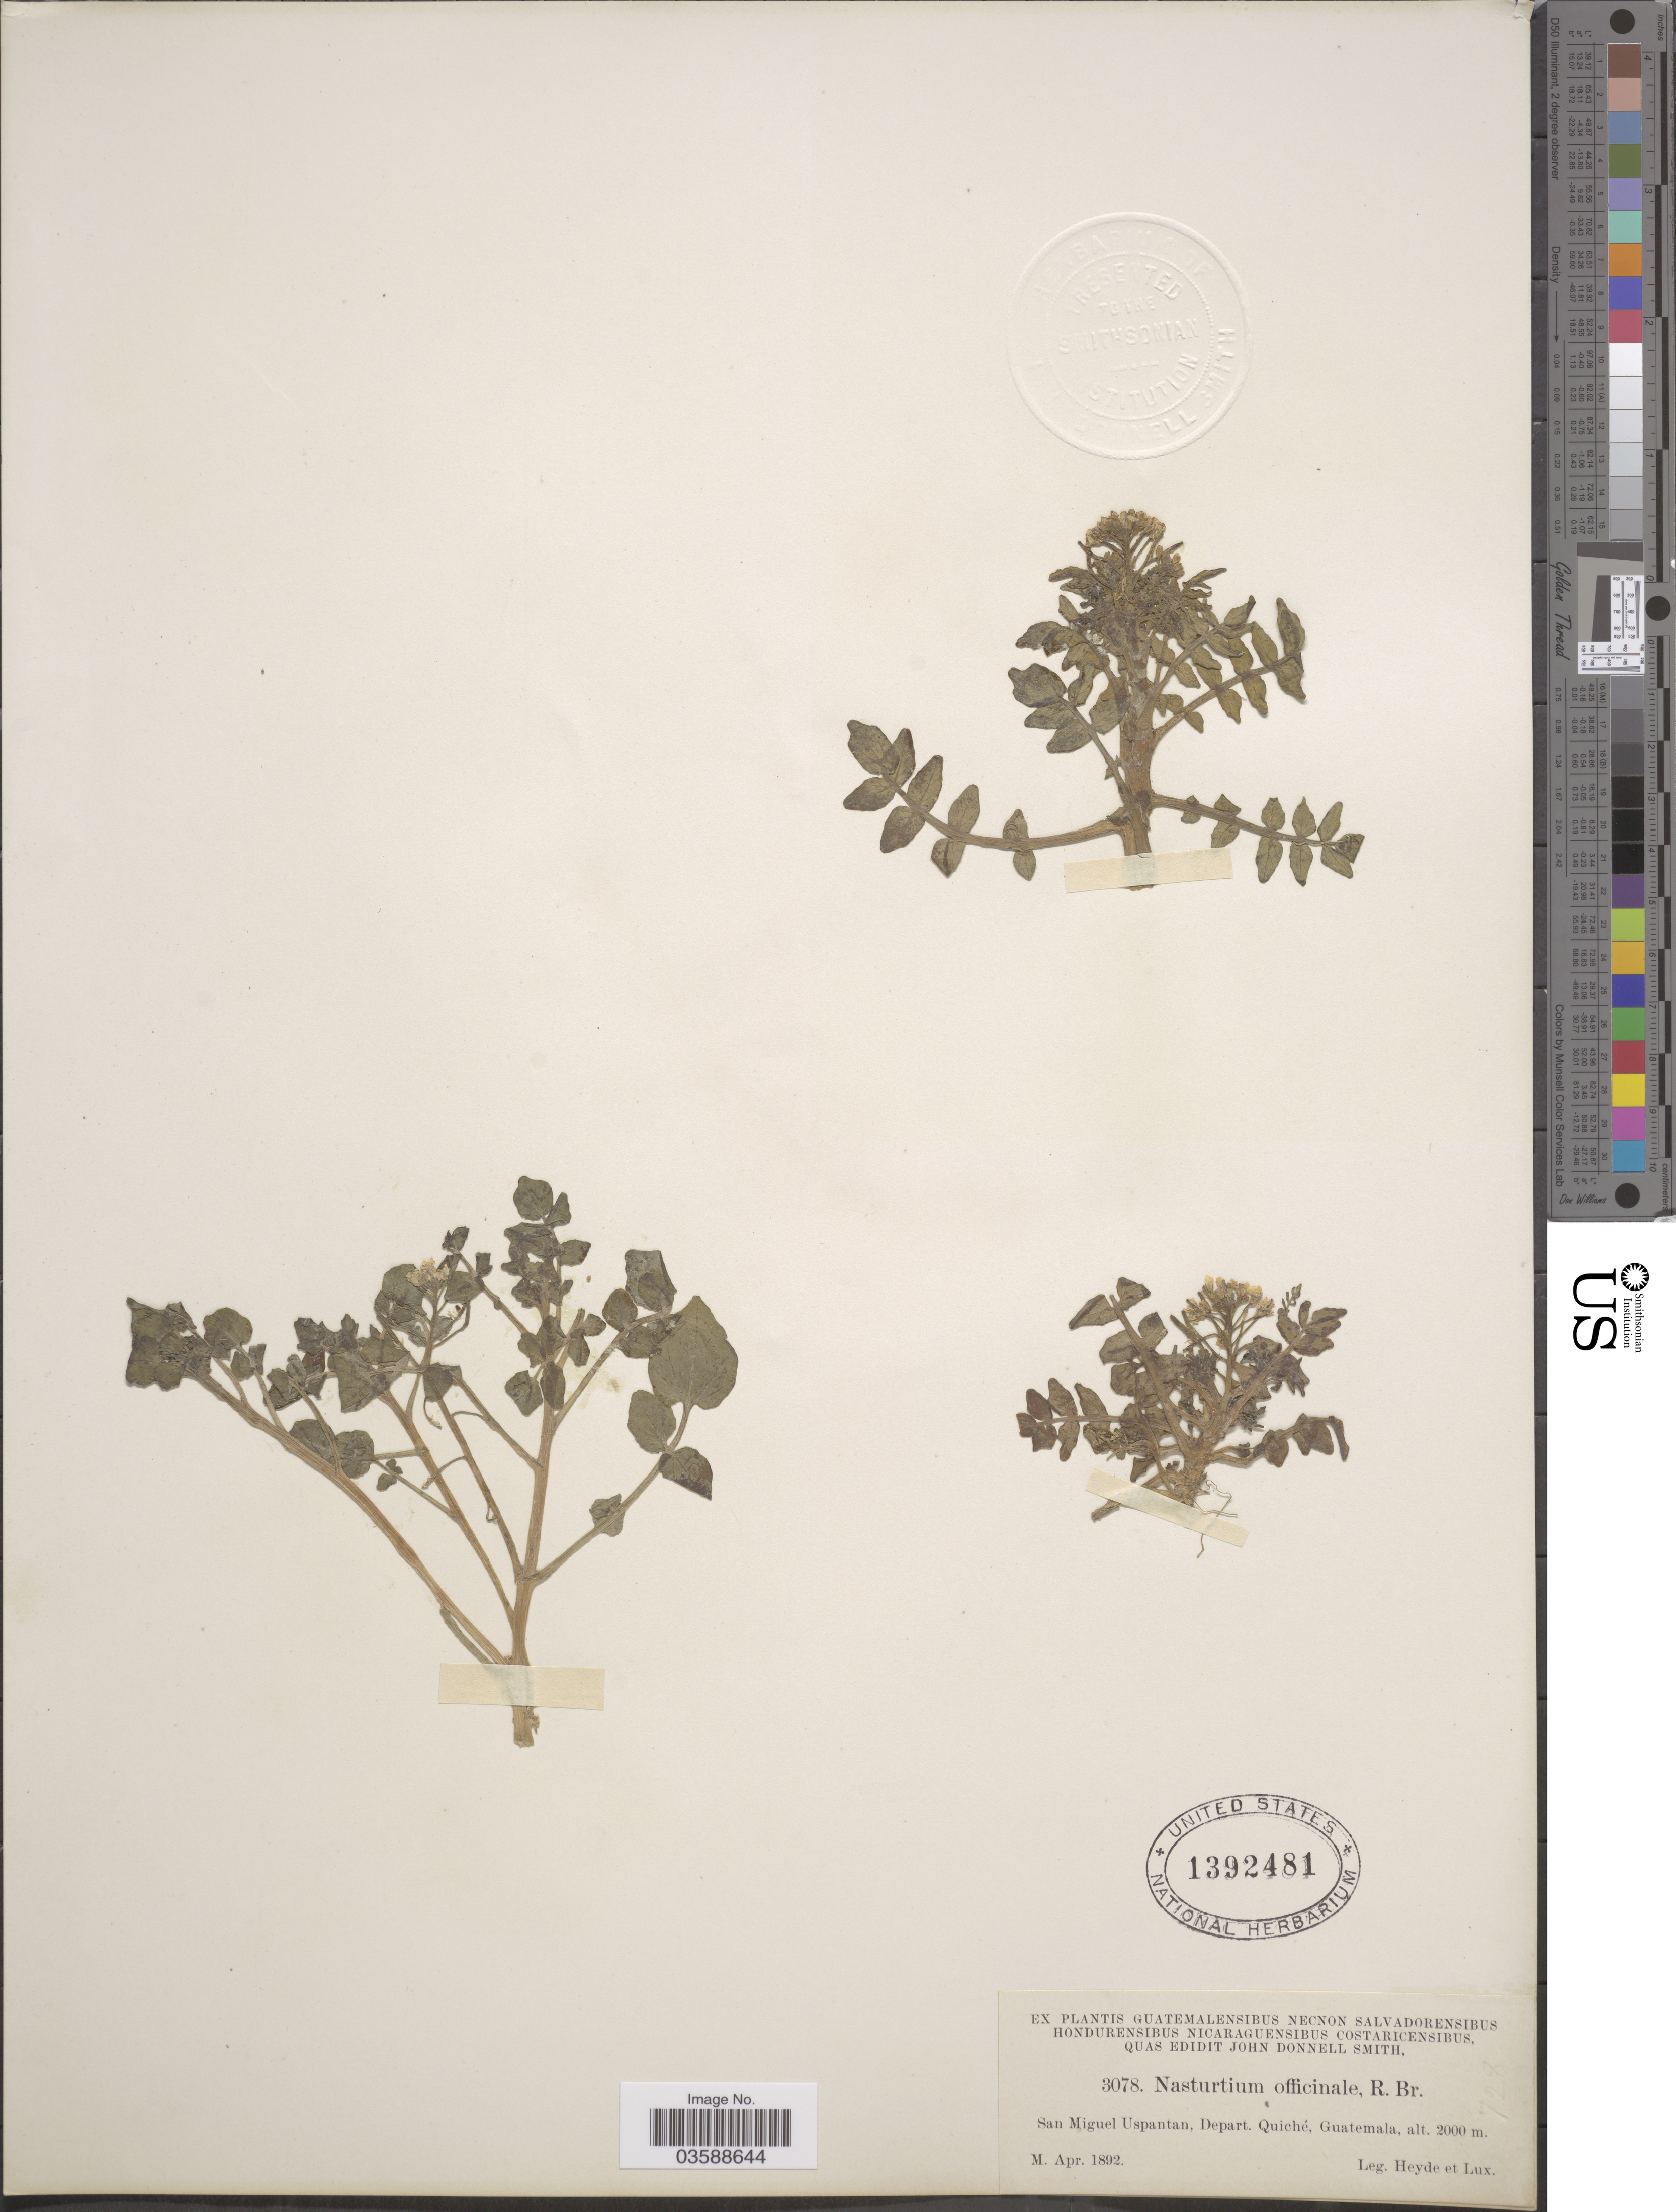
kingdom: Plantae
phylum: Tracheophyta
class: Magnoliopsida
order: Brassicales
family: Brassicaceae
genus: Nasturtium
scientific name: Nasturtium officinale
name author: R. Br.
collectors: Heyde & Lux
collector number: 3078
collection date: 1892-04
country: Guatemala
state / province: El Quiche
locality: San Miguel Uspantan, Depart. Quiché.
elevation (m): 2000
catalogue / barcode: US 1392481